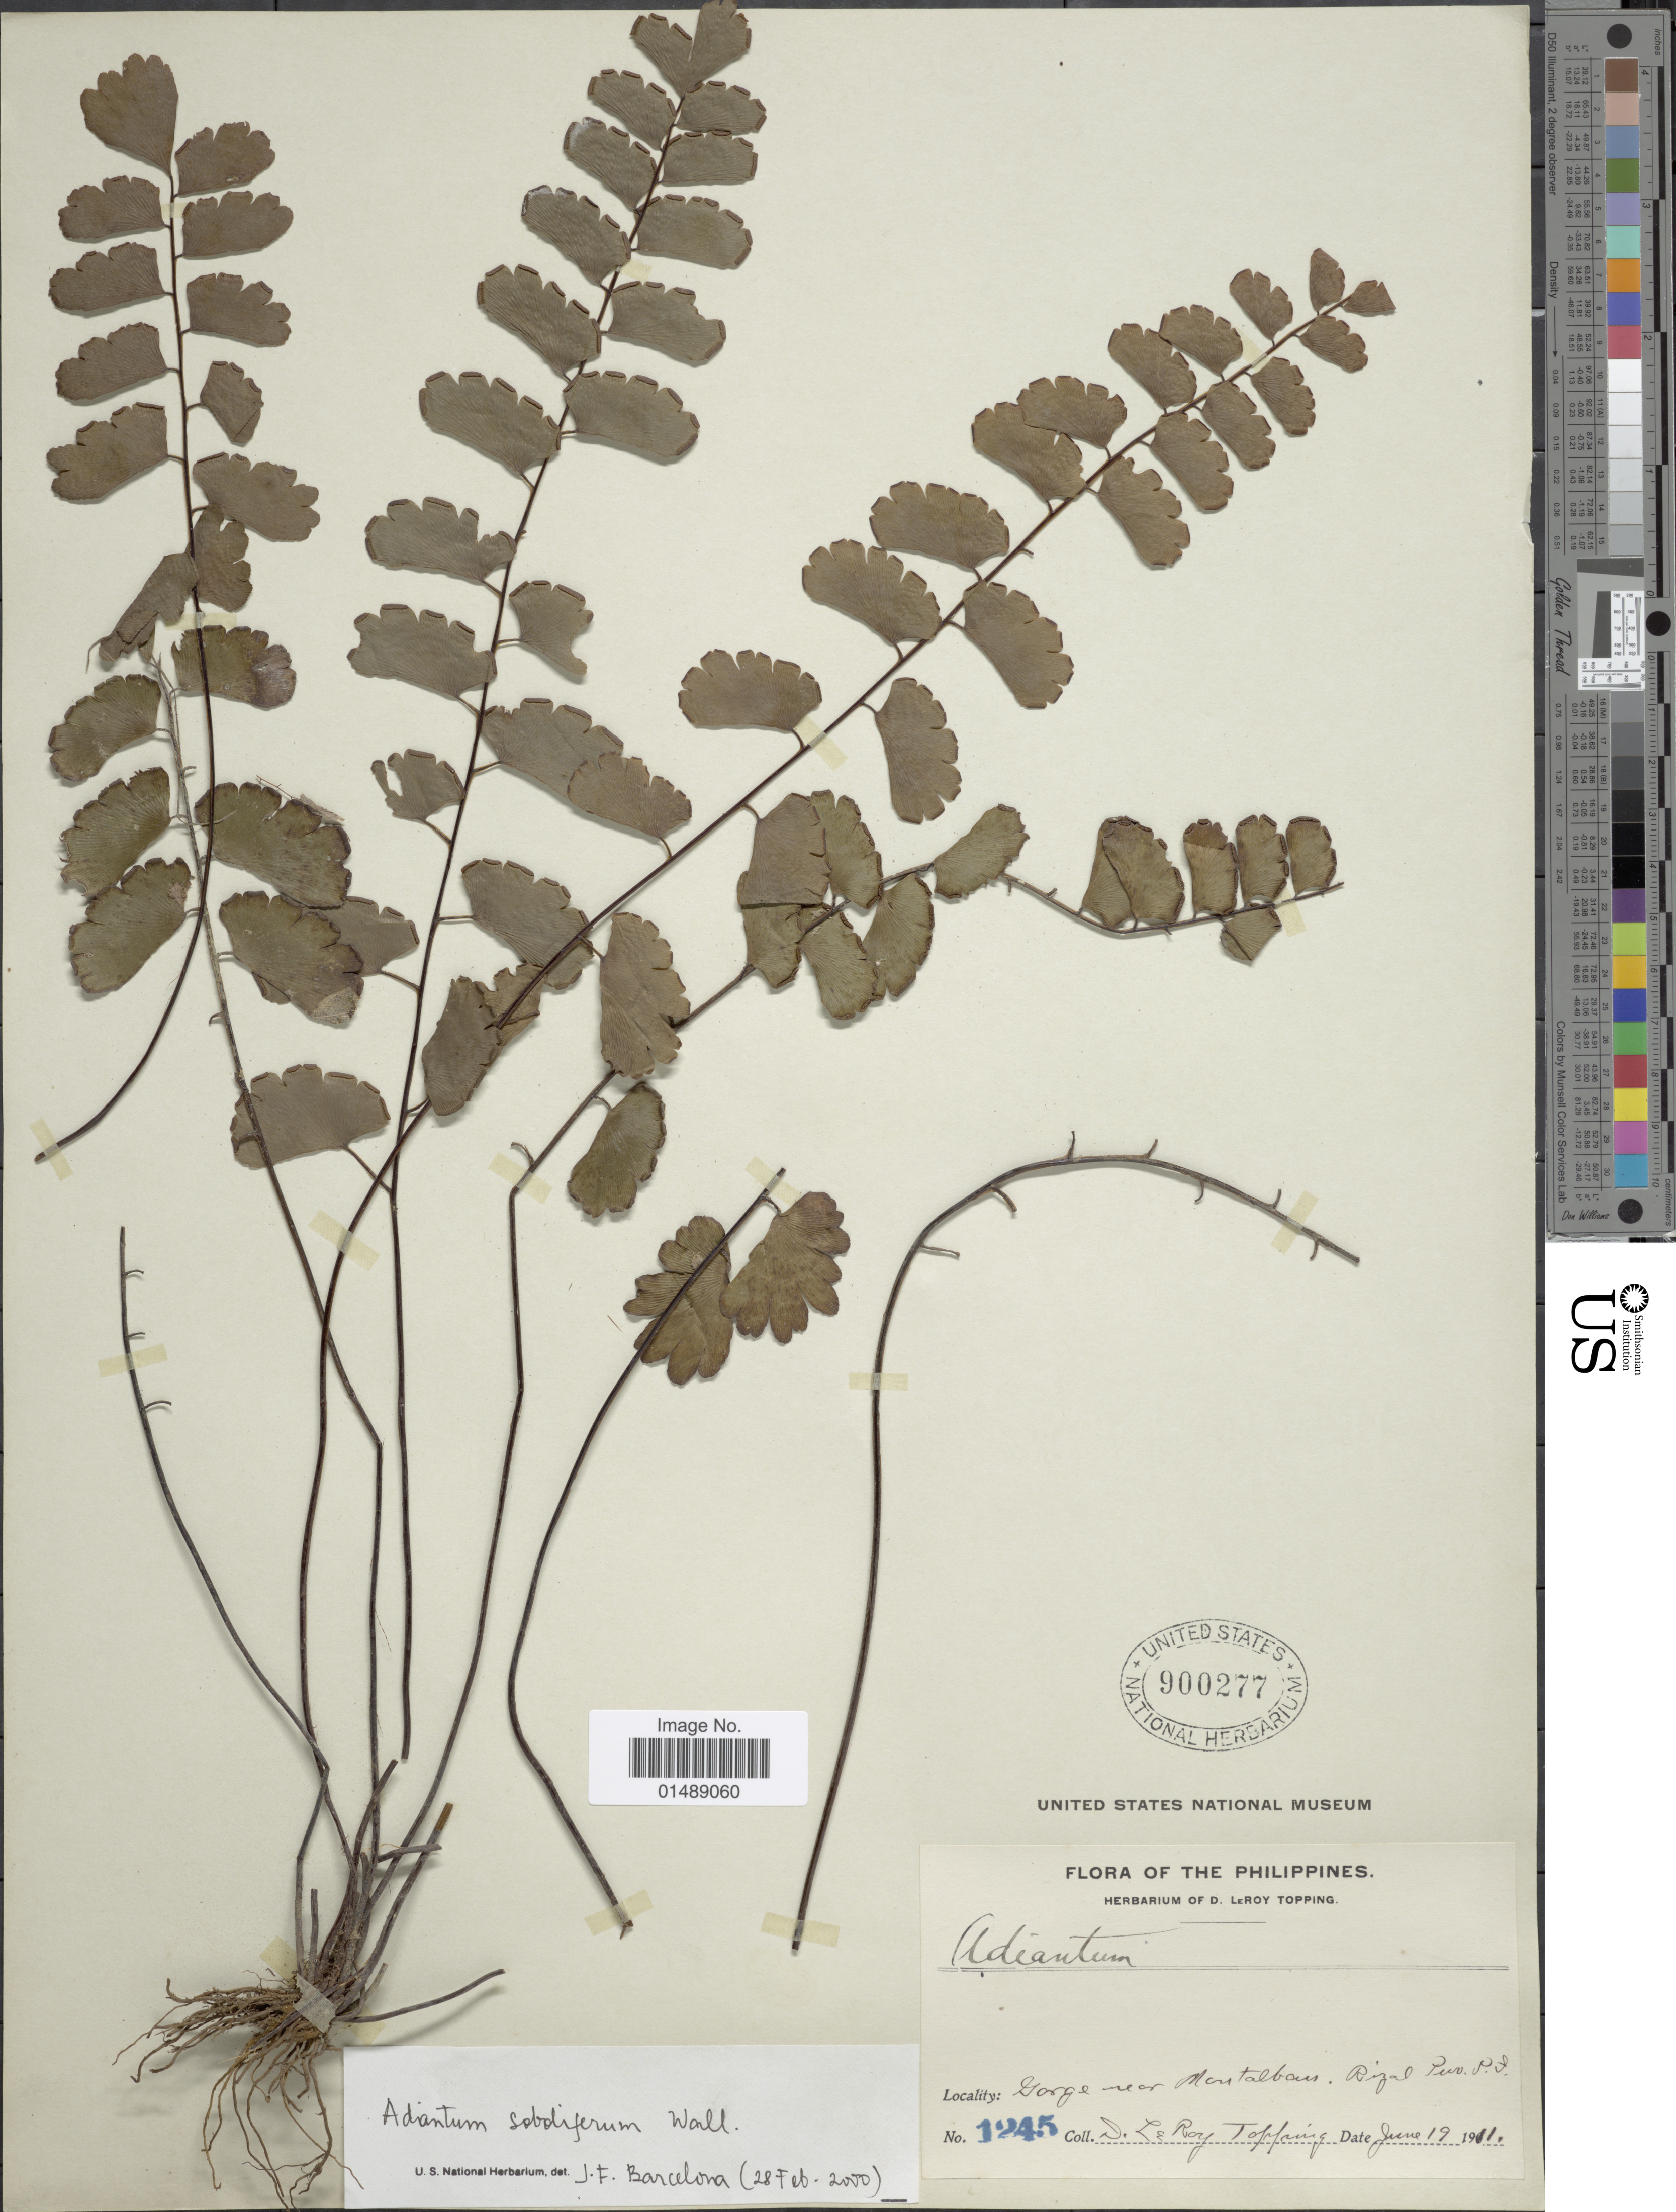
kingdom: Plantae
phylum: Tracheophyta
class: Polypodiopsida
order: Polypodiales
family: Pteridaceae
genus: Adiantum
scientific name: Adiantum soboliferum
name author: Wall. ex Hook.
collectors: D. L. Topping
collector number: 1245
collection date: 1981-06-19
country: Philippines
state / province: Calabarzon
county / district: Rizal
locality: Gorge near Montalban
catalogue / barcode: US 900277